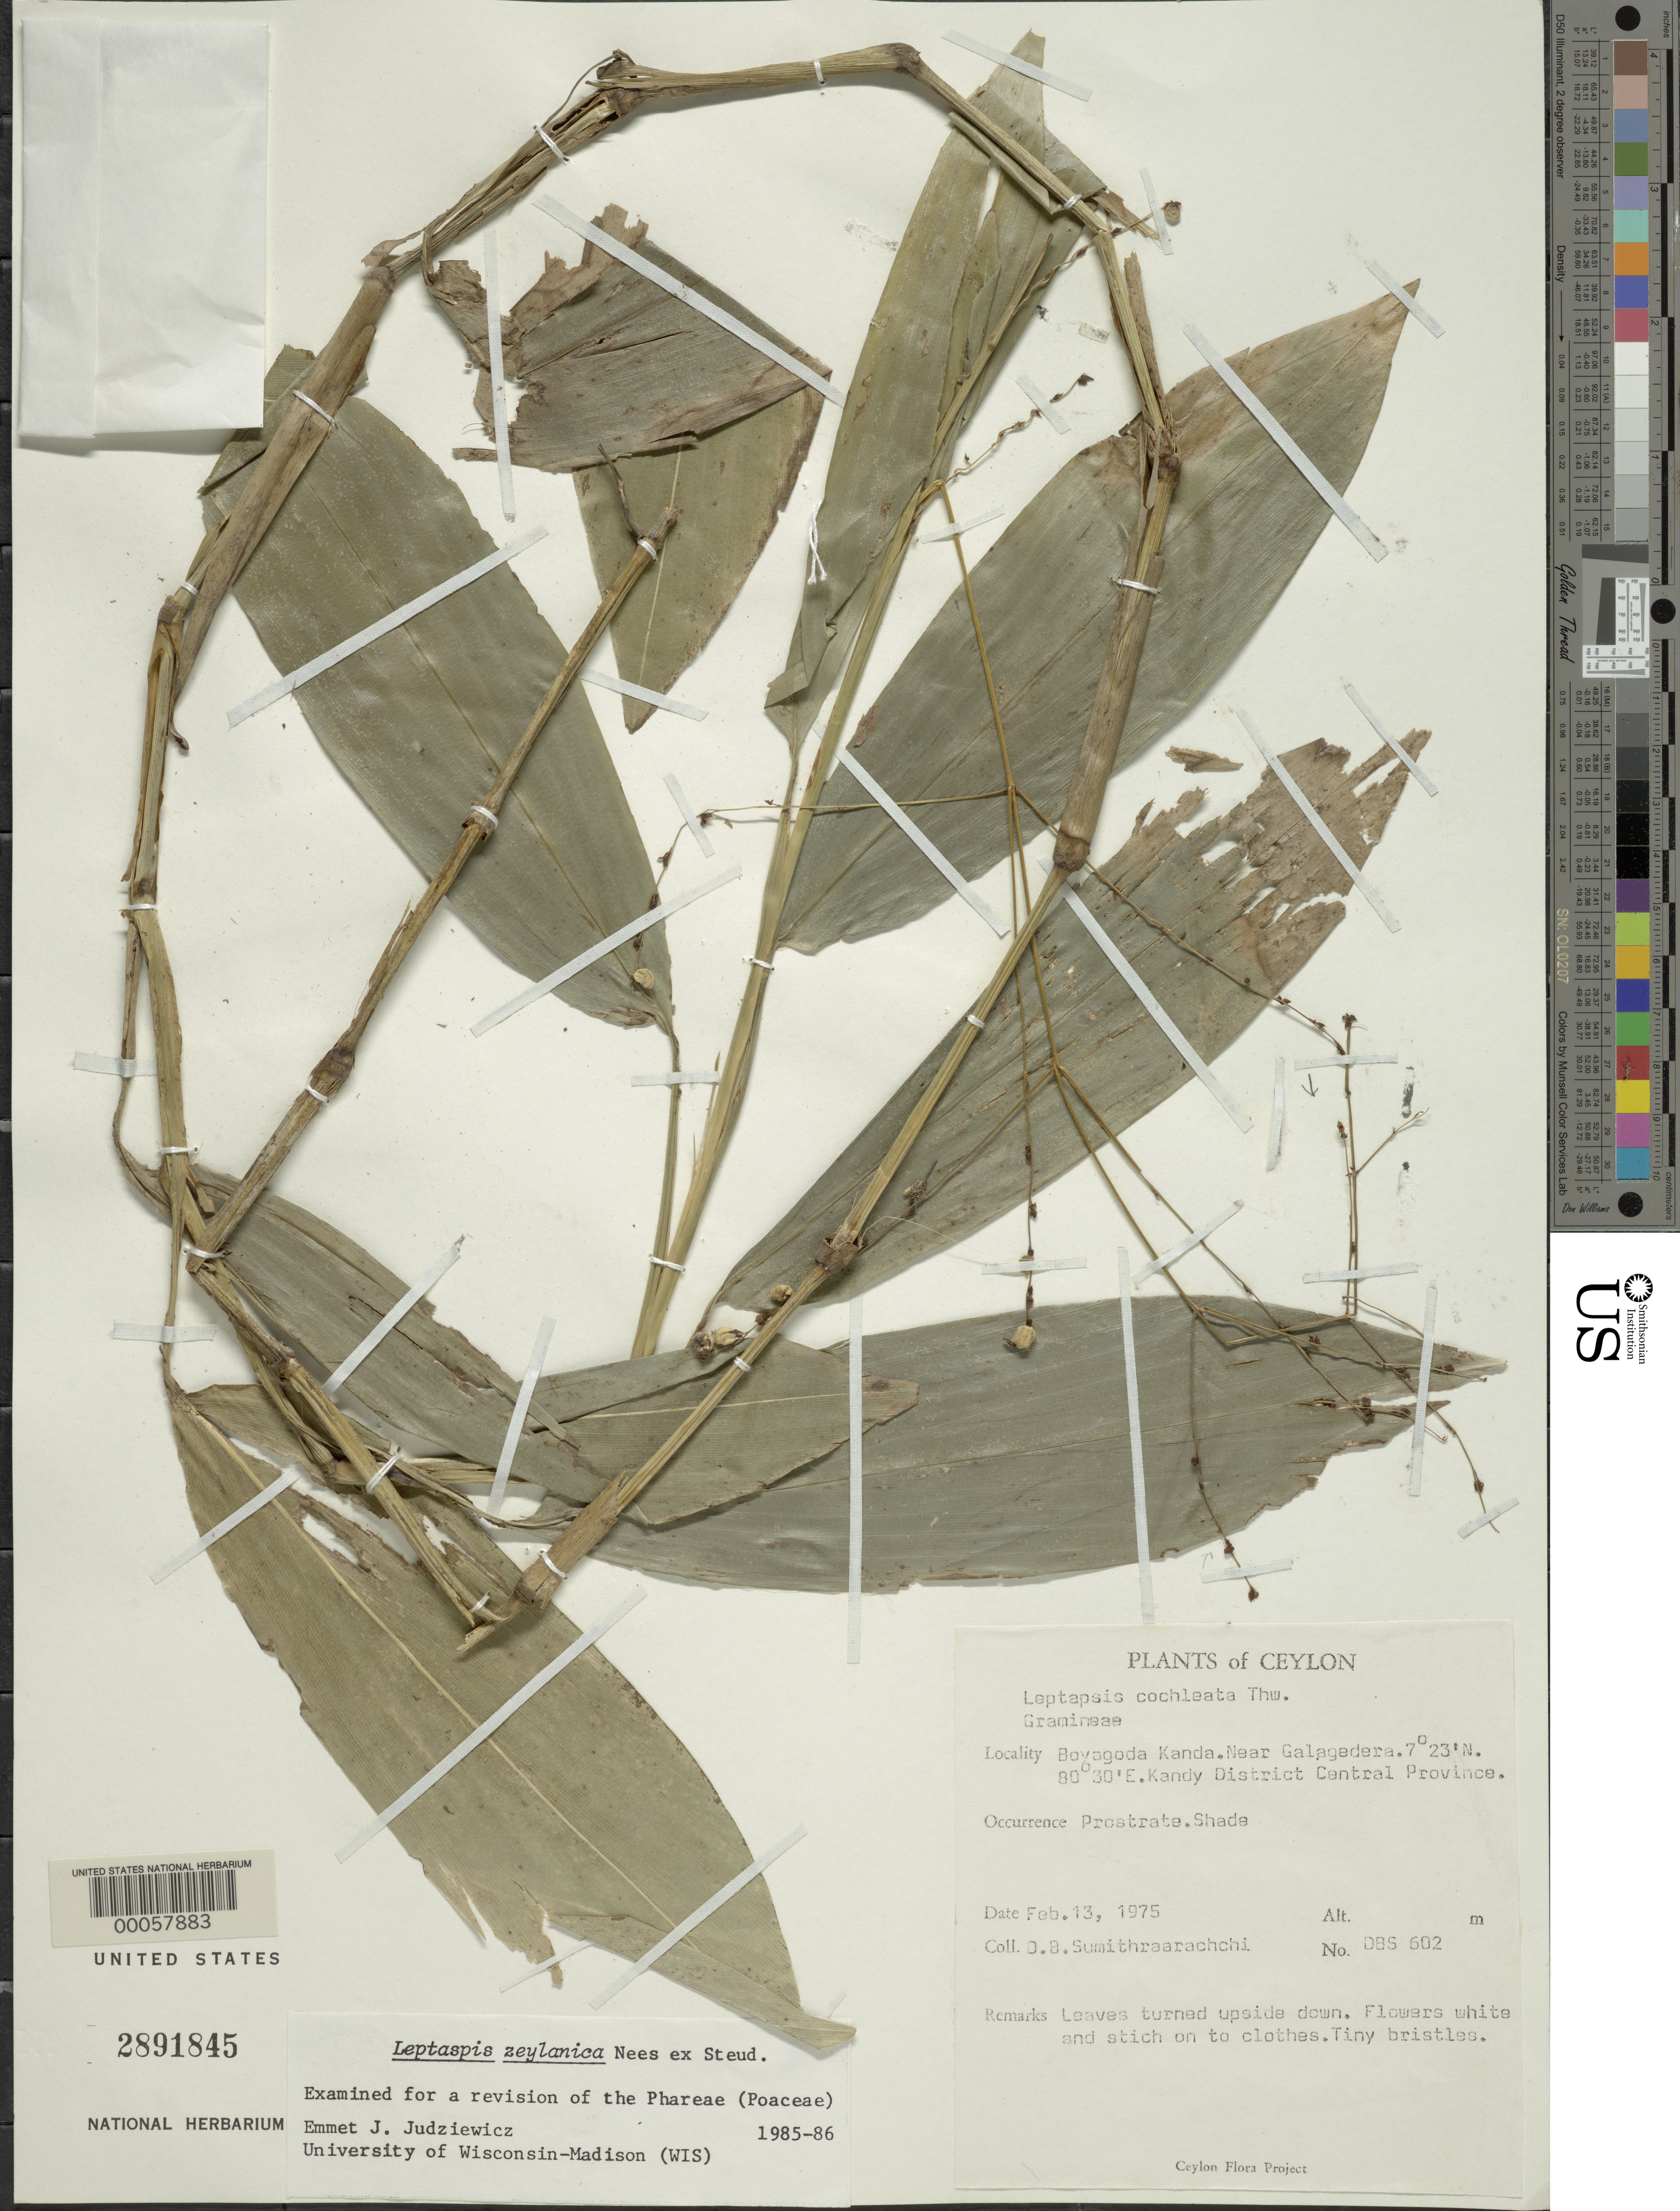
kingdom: Plantae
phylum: Tracheophyta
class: Liliopsida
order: Poales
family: Poaceae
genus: Leptaspis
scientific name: Leptaspis zeylanica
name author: Nees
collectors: D. B. Sumithraarachchi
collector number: Dbs 602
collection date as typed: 13 Feb 1975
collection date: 1975-02-13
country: Sri Lanka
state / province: Central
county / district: Kandy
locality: Boyagoda kanda, near galagedera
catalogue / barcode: US 2891845